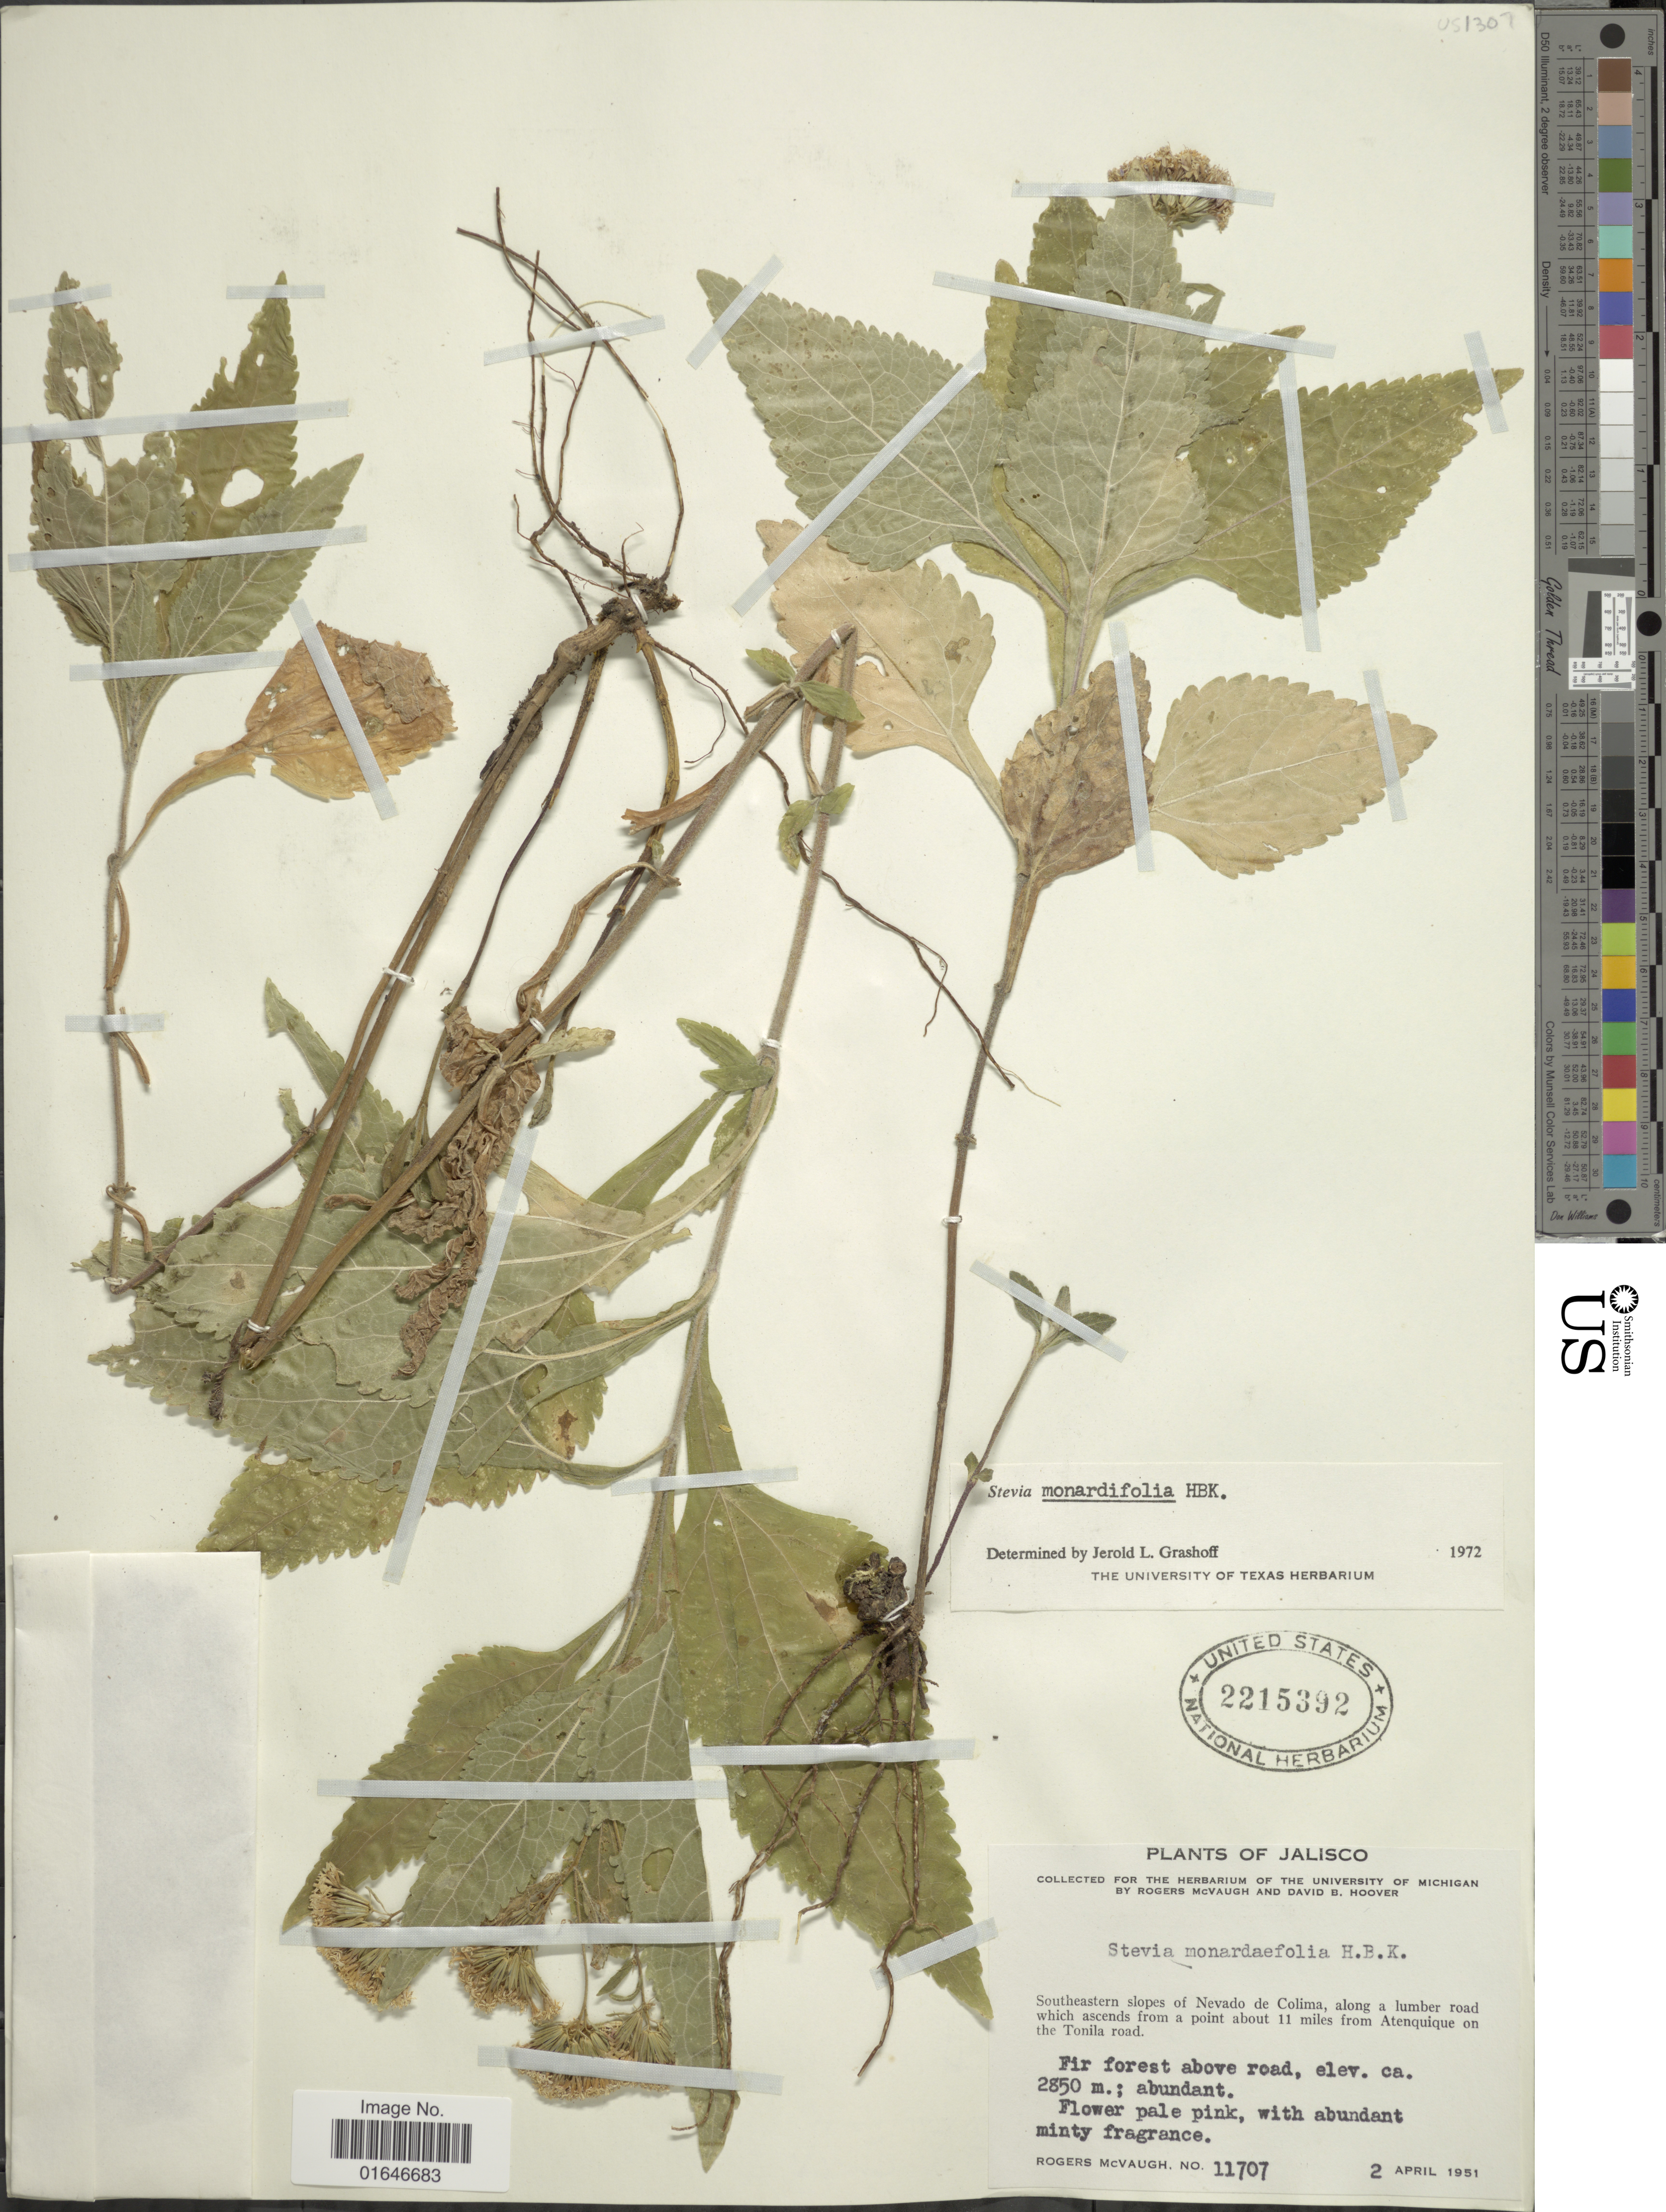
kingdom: Plantae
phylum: Tracheophyta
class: Magnoliopsida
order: Asterales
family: Asteraceae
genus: Stevia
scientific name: Stevia monardifolia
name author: Kunth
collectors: R. McVaugh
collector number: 11707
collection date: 1951-04-02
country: Mexico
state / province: Jalisco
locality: Southeatern slopes of Nevado de Colima, along a lumber road which ascends from a point about 11 miles from Atenquique on the Tonila Road.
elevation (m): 2850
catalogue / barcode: US 2215392